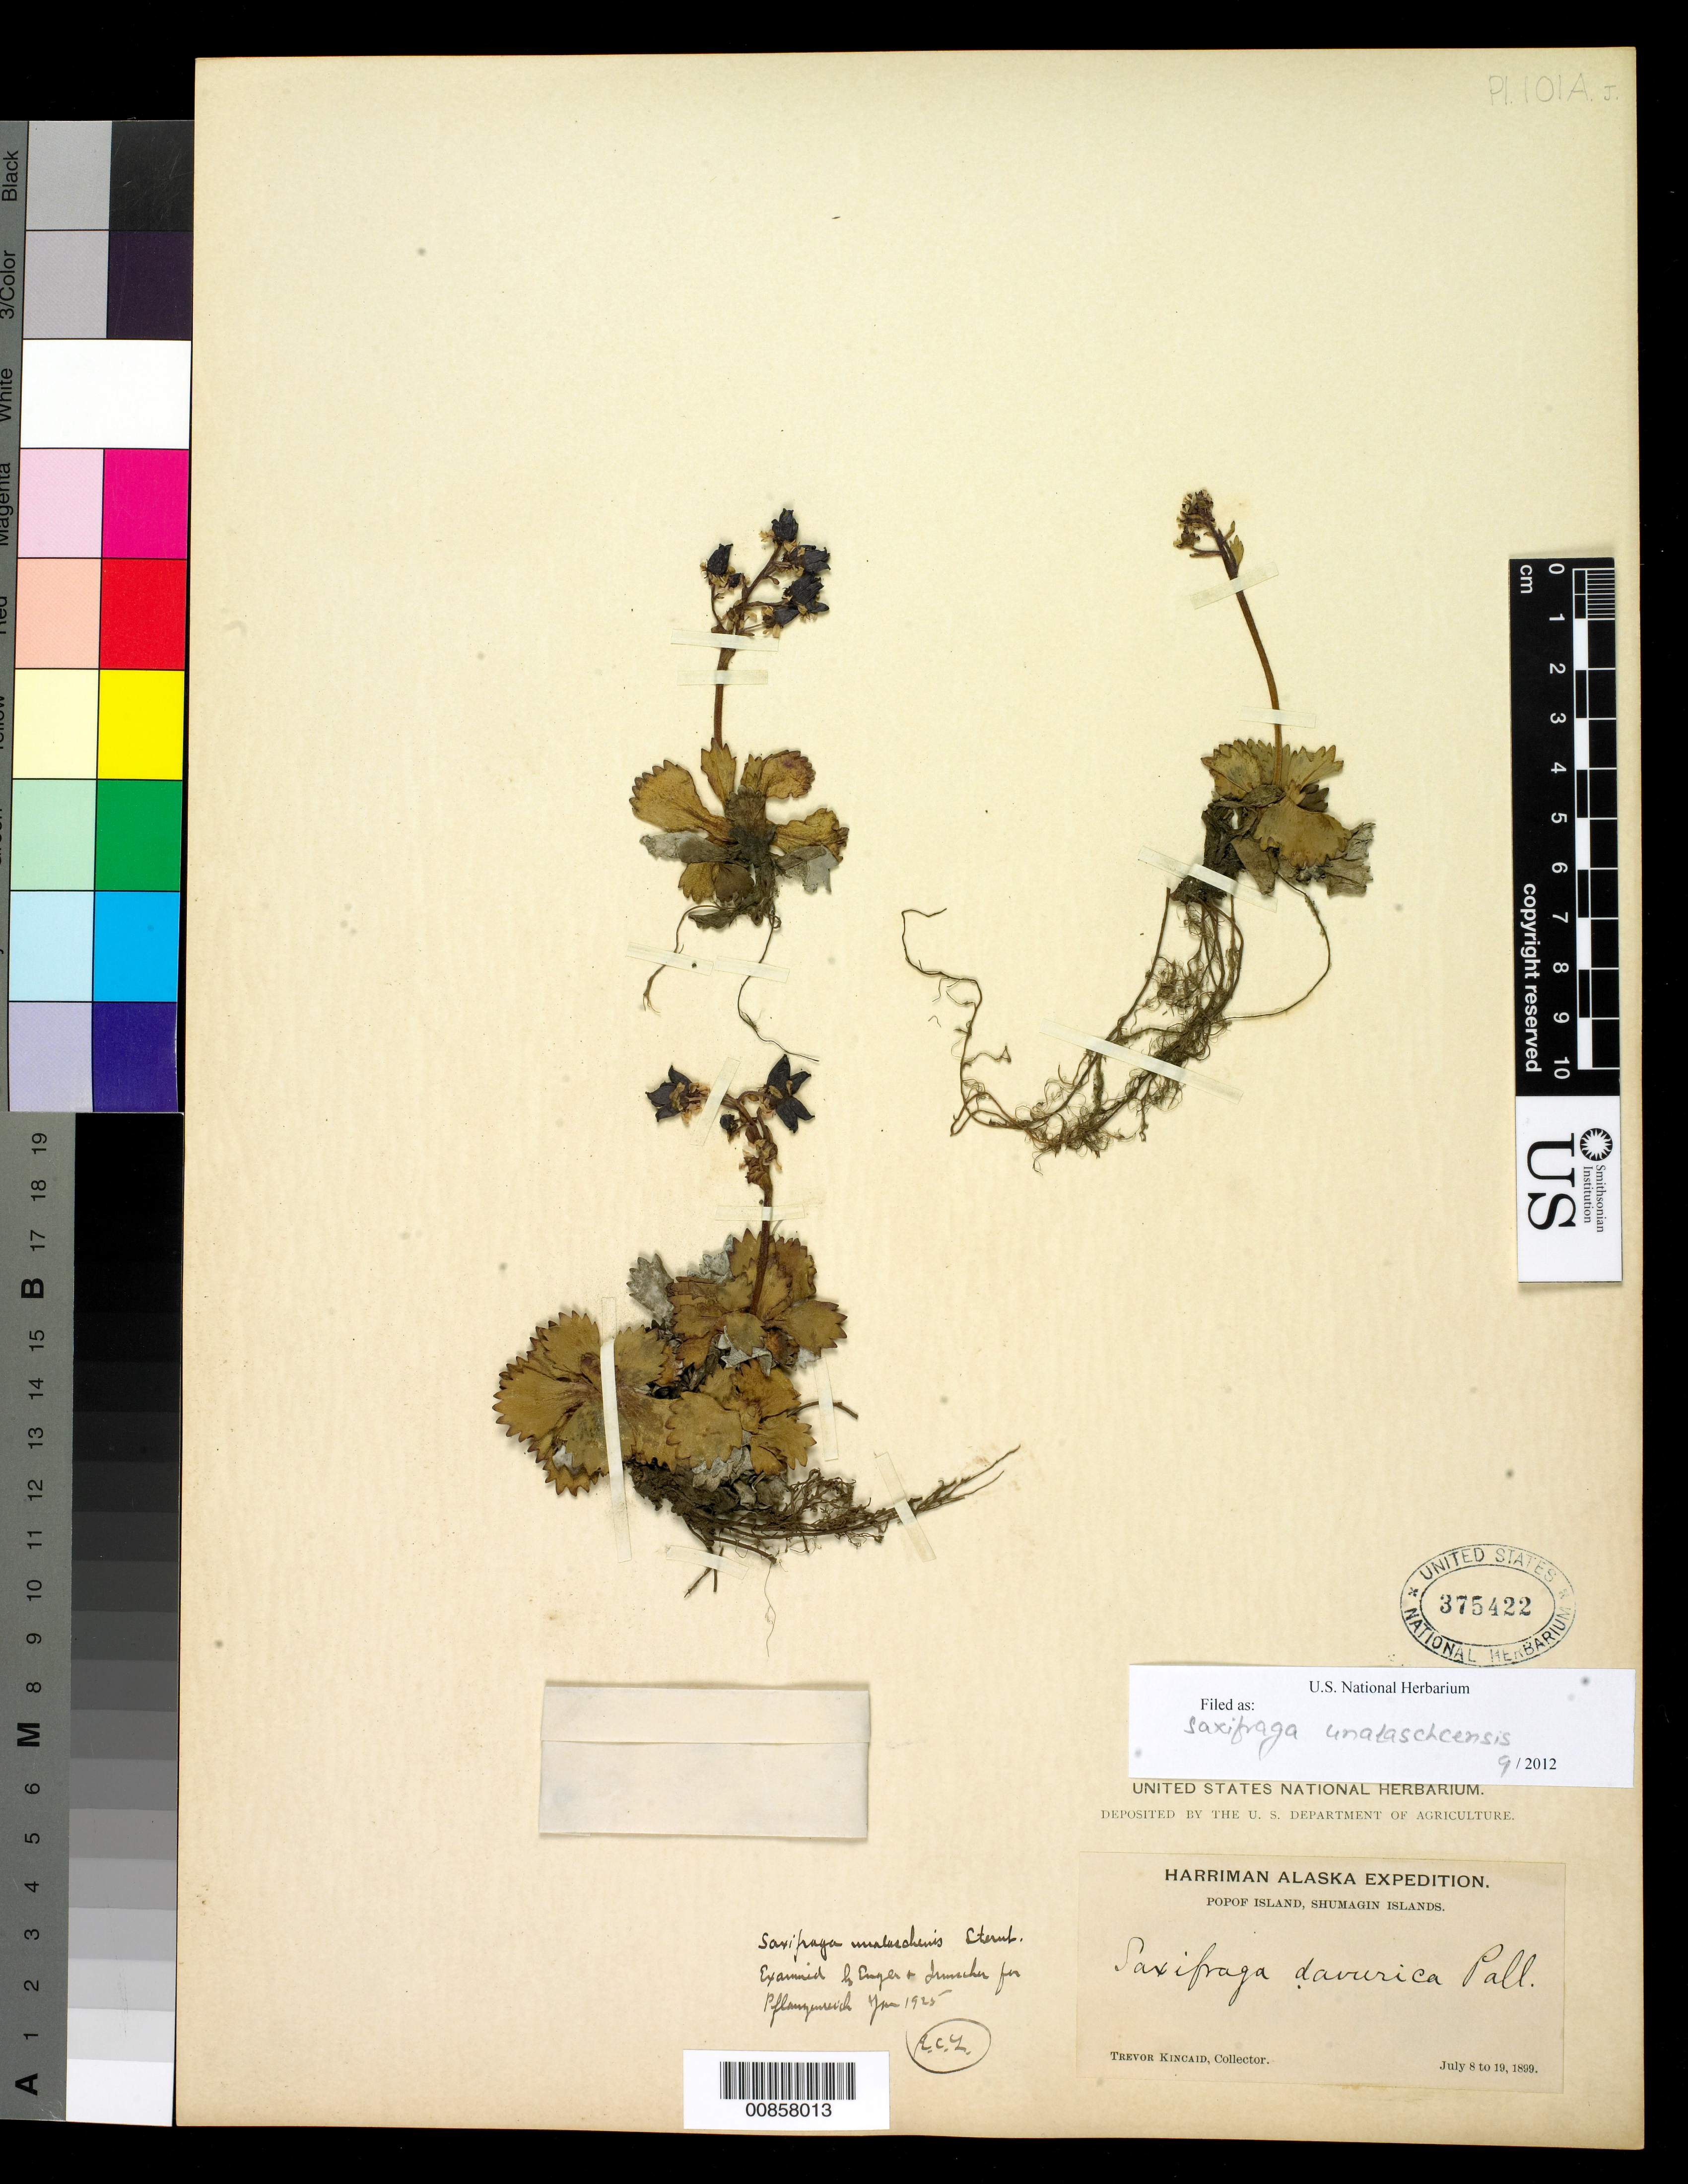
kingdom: Plantae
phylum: Tracheophyta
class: Magnoliopsida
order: Saxifragales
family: Saxifragaceae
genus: Micranthes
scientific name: Micranthes reflexa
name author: (Hook.) Small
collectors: T. C. Kincaid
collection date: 1899-07-08/1899-07-19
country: United States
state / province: Alaska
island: Popof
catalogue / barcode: US 375422